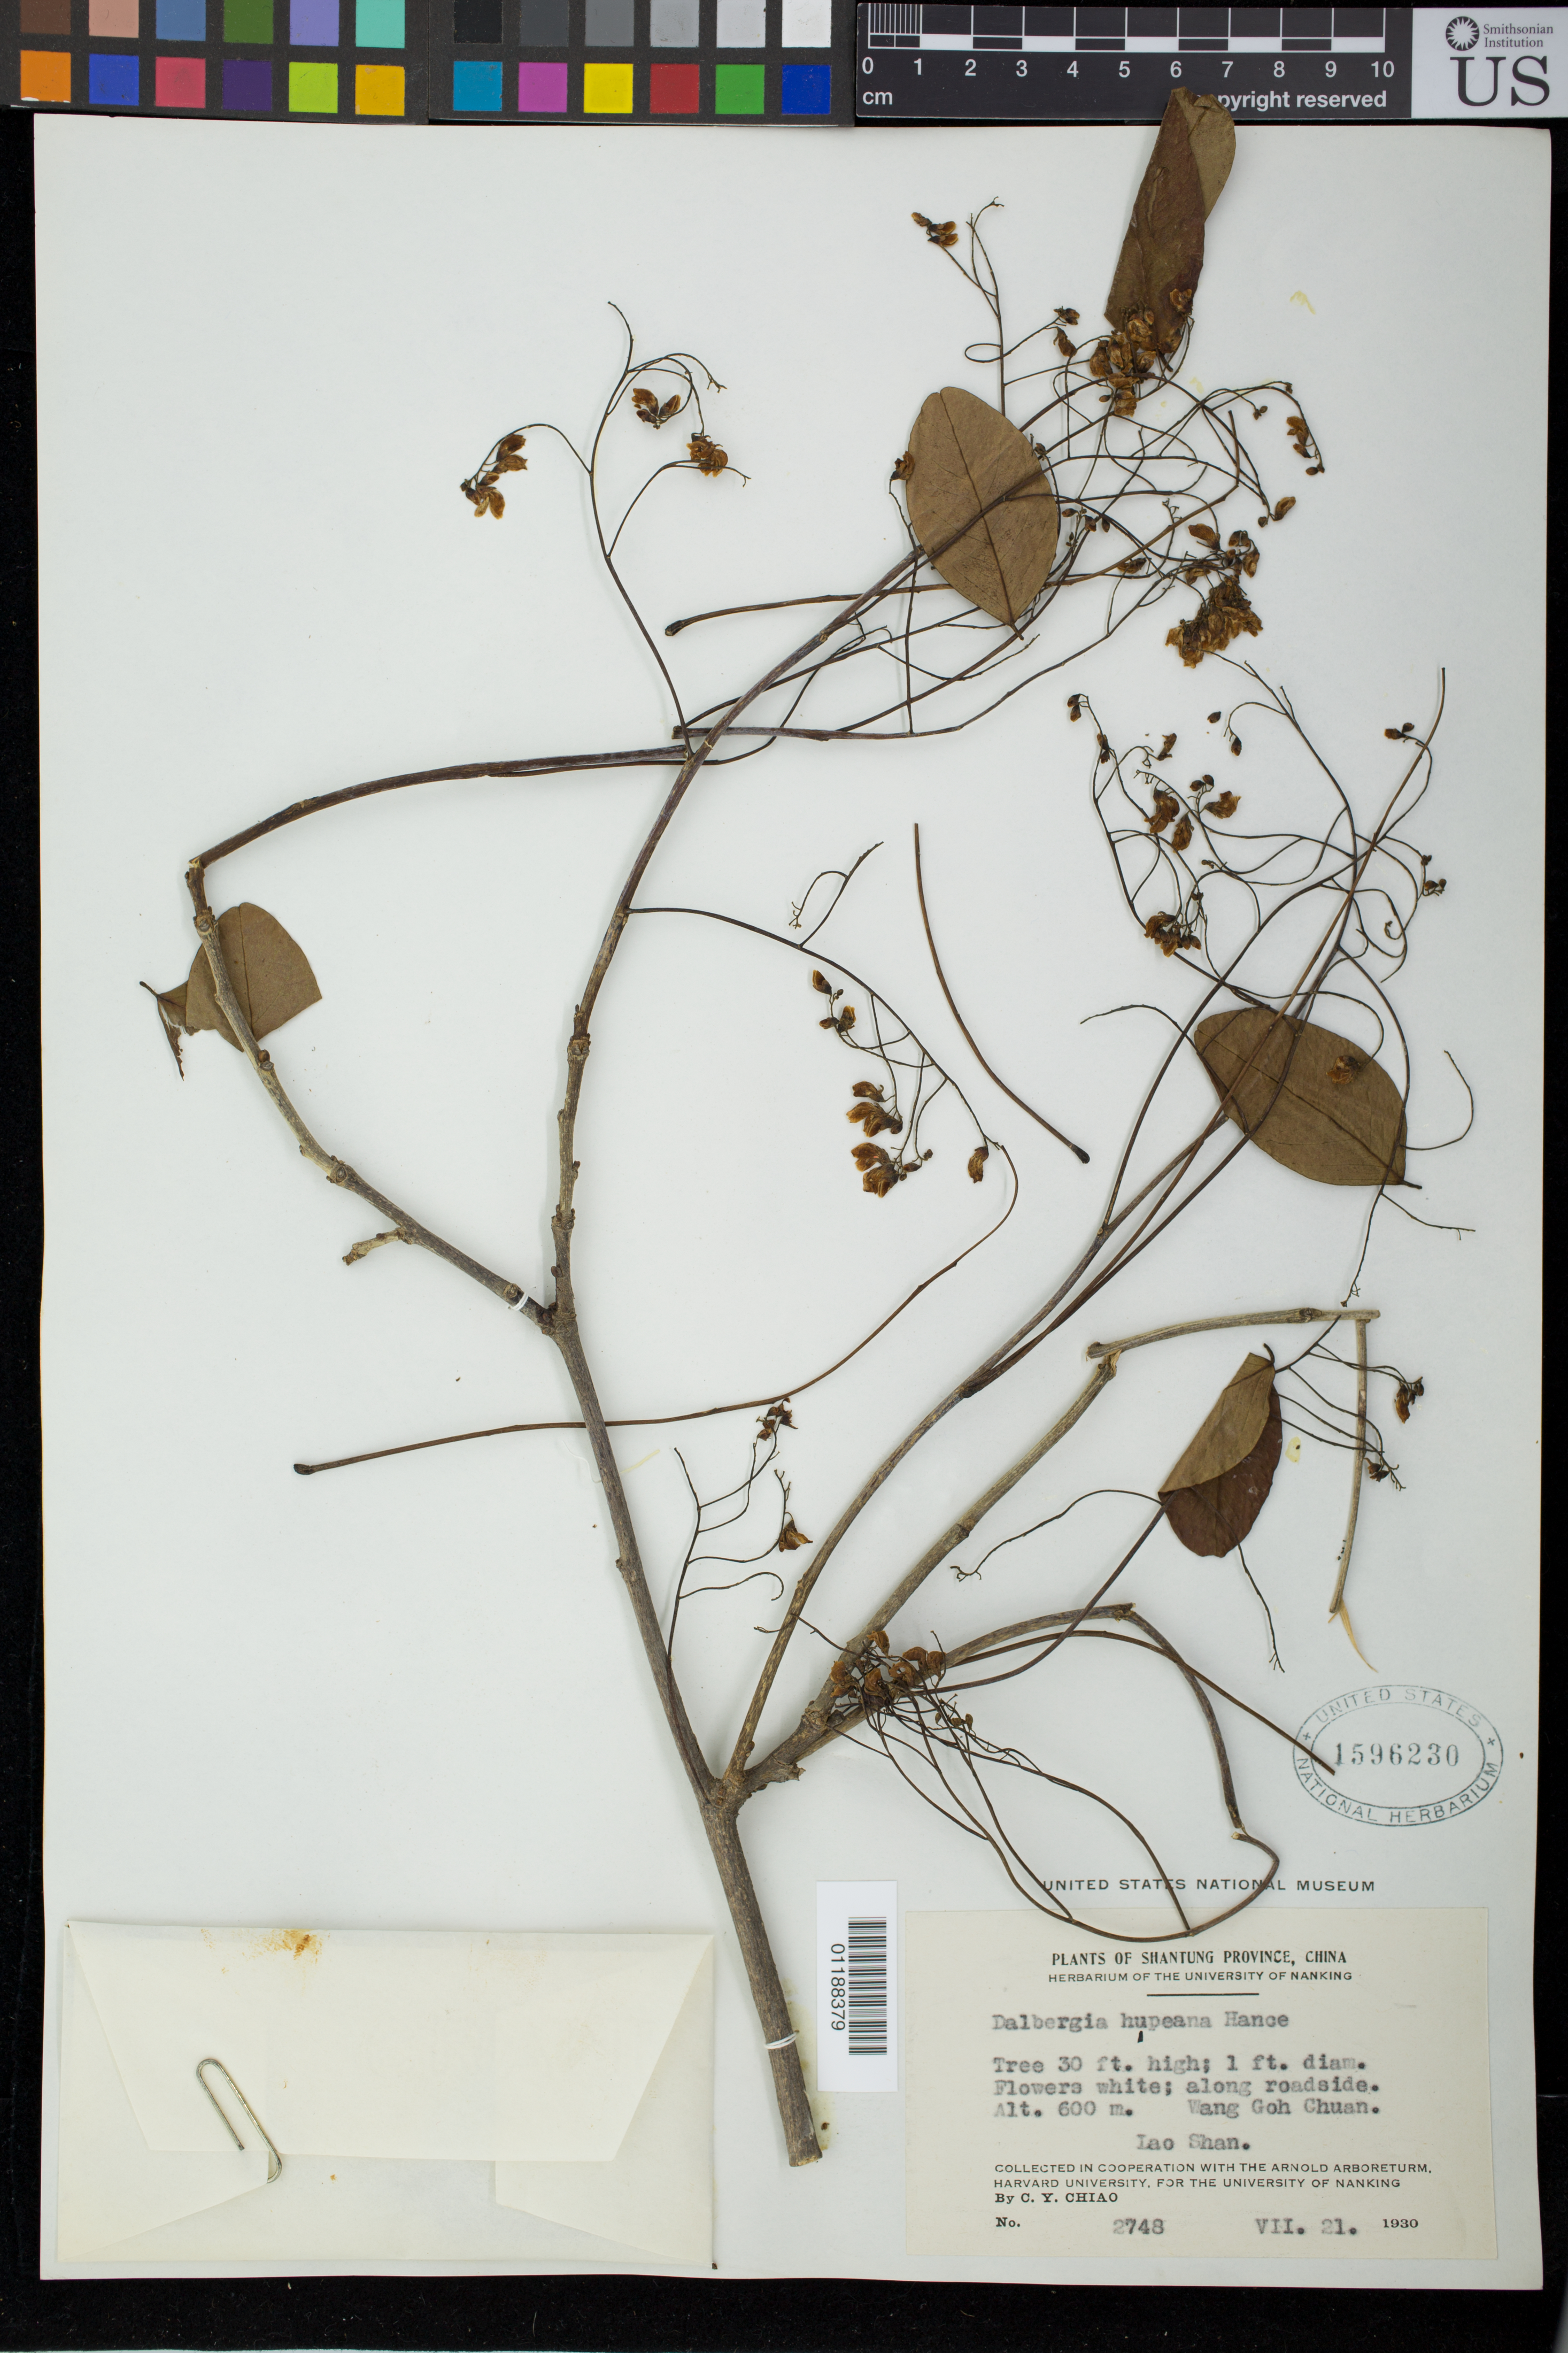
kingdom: Plantae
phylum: Tracheophyta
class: Magnoliopsida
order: Fabales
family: Fabaceae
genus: Dalbergia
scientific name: Dalbergia hupeana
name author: Hance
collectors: C. Y. Chiao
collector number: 2748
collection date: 1930-07-21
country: China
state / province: Shandong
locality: Wang Goh Chuan. Lao Shan. Along roadside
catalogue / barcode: US 1596230